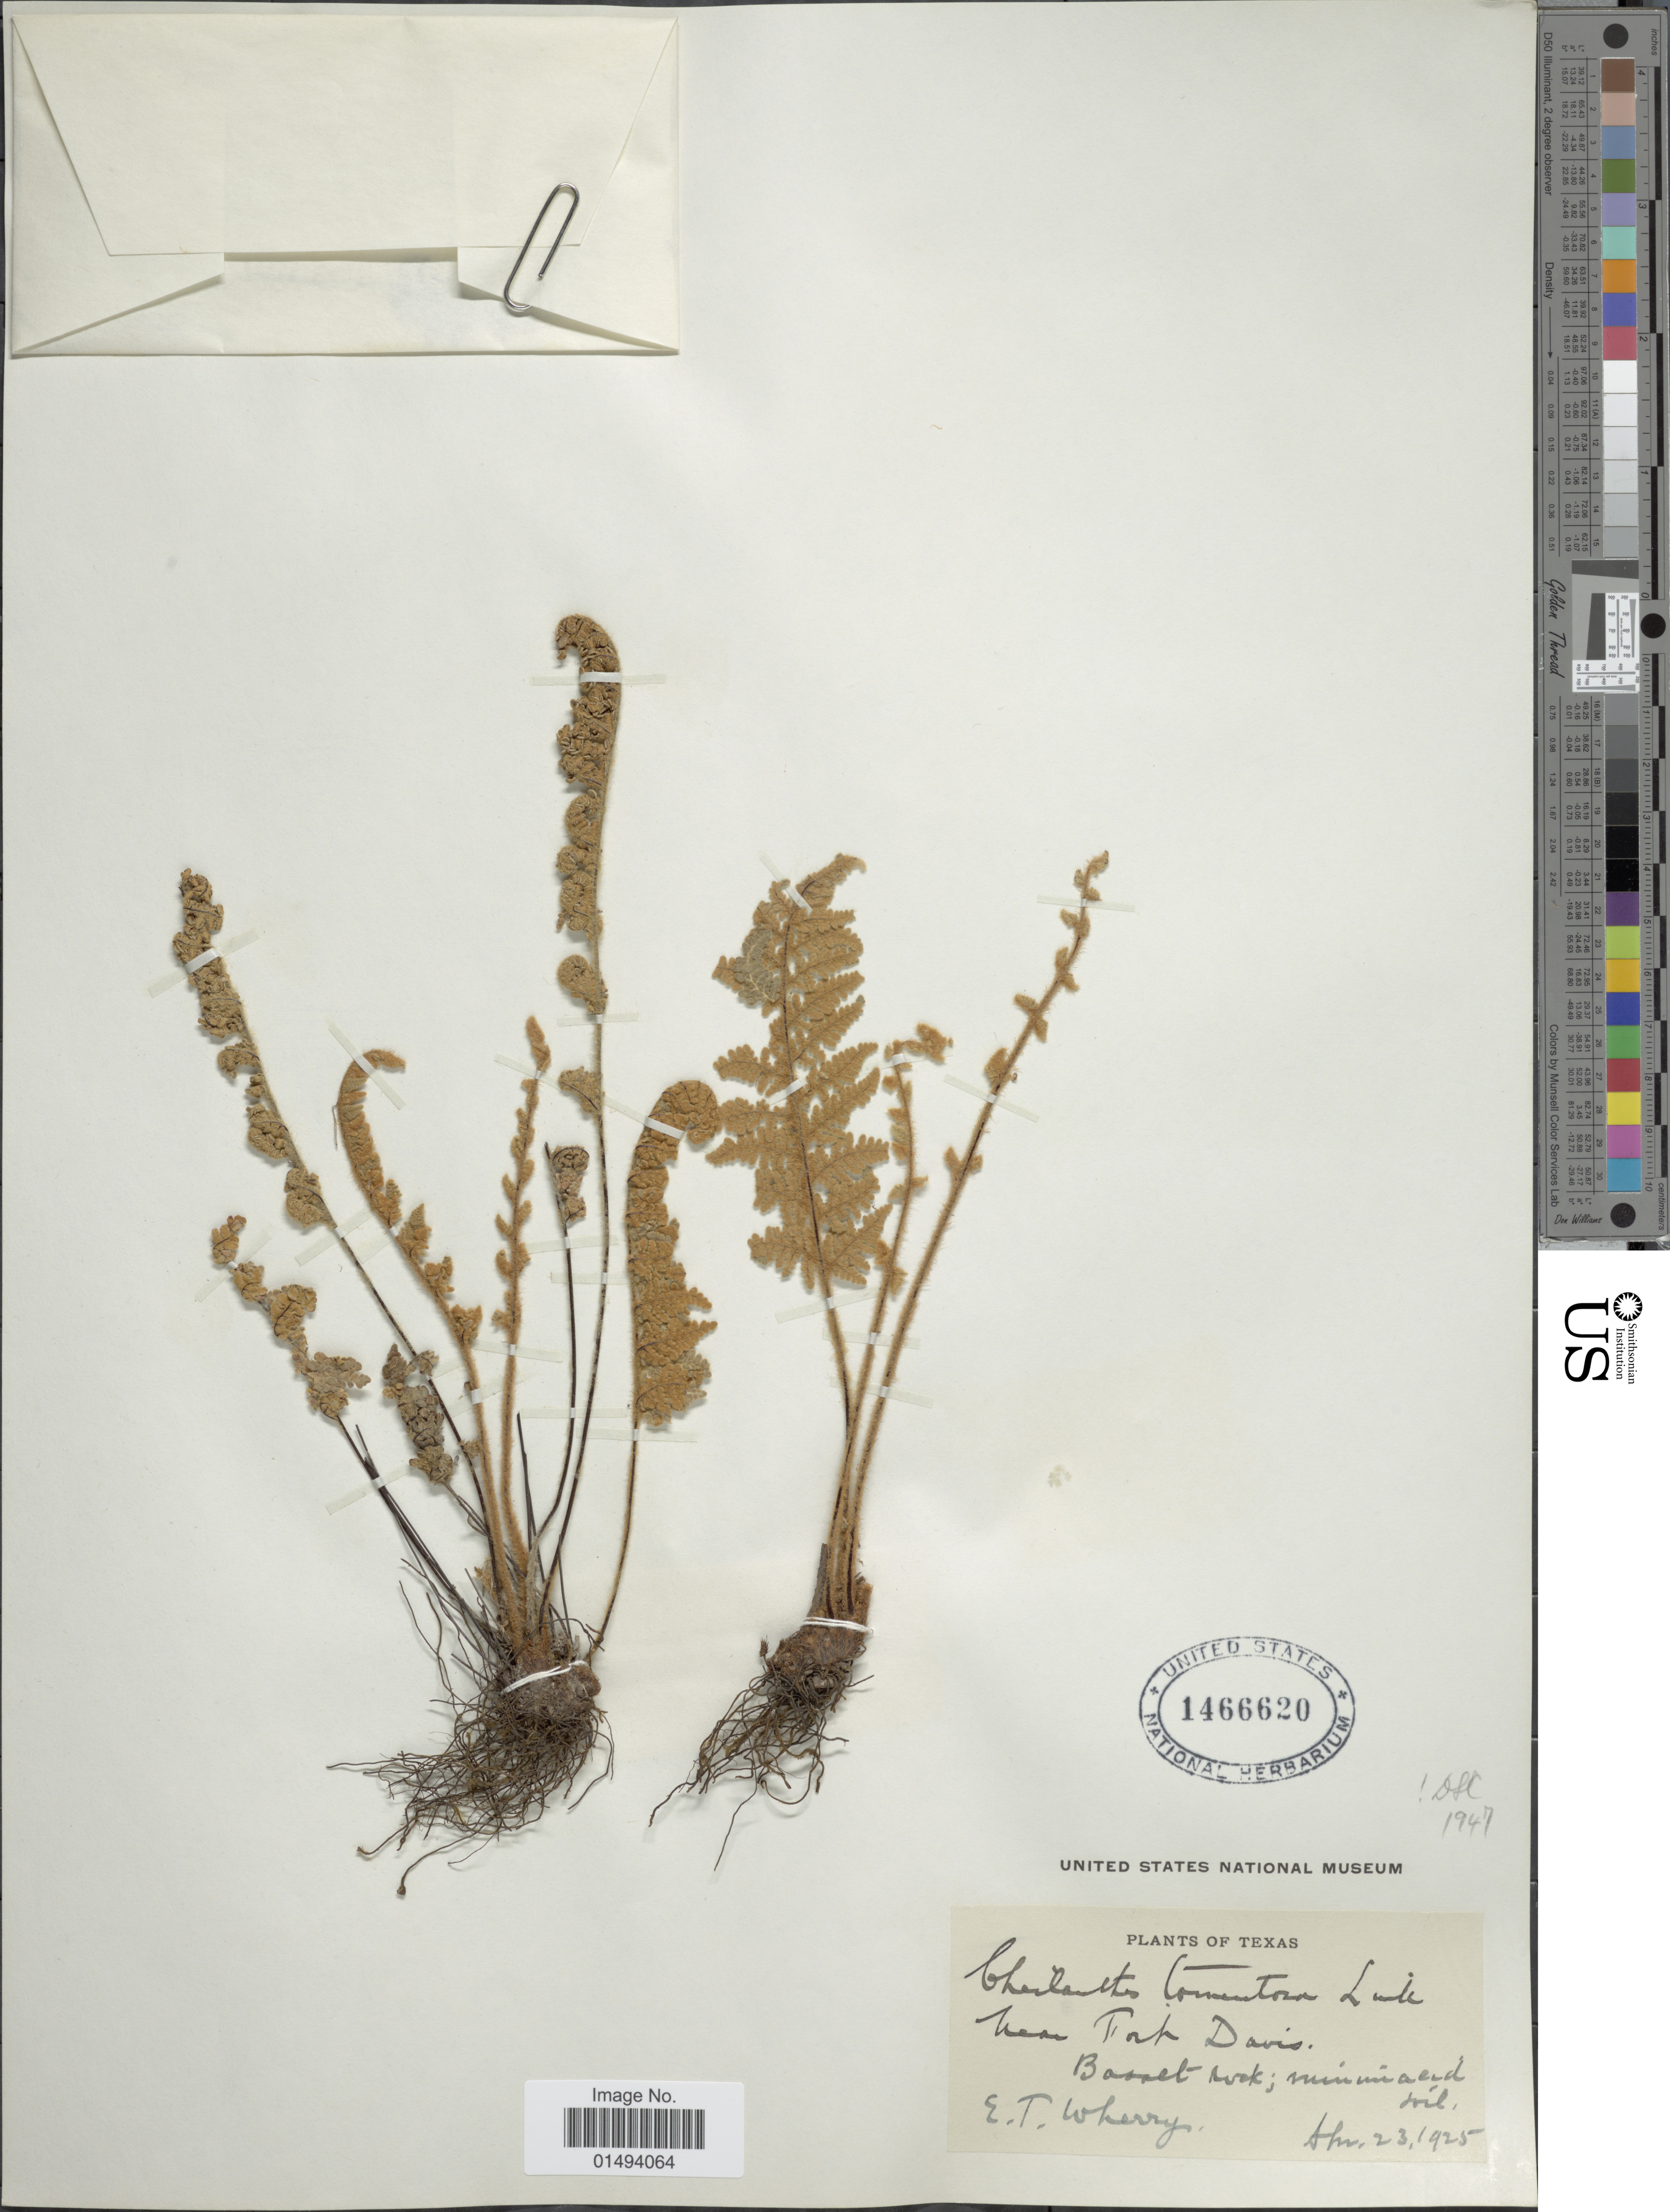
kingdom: Plantae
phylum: Tracheophyta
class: Polypodiopsida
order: Polypodiales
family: Pteridaceae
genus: Myriopteris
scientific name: Myriopteris tomentosa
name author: (Link) Fée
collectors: E. T. Wherry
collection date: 1925-04-23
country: United States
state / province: Texas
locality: Near Fort Davis, Basselt Rock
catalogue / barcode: US 1466620